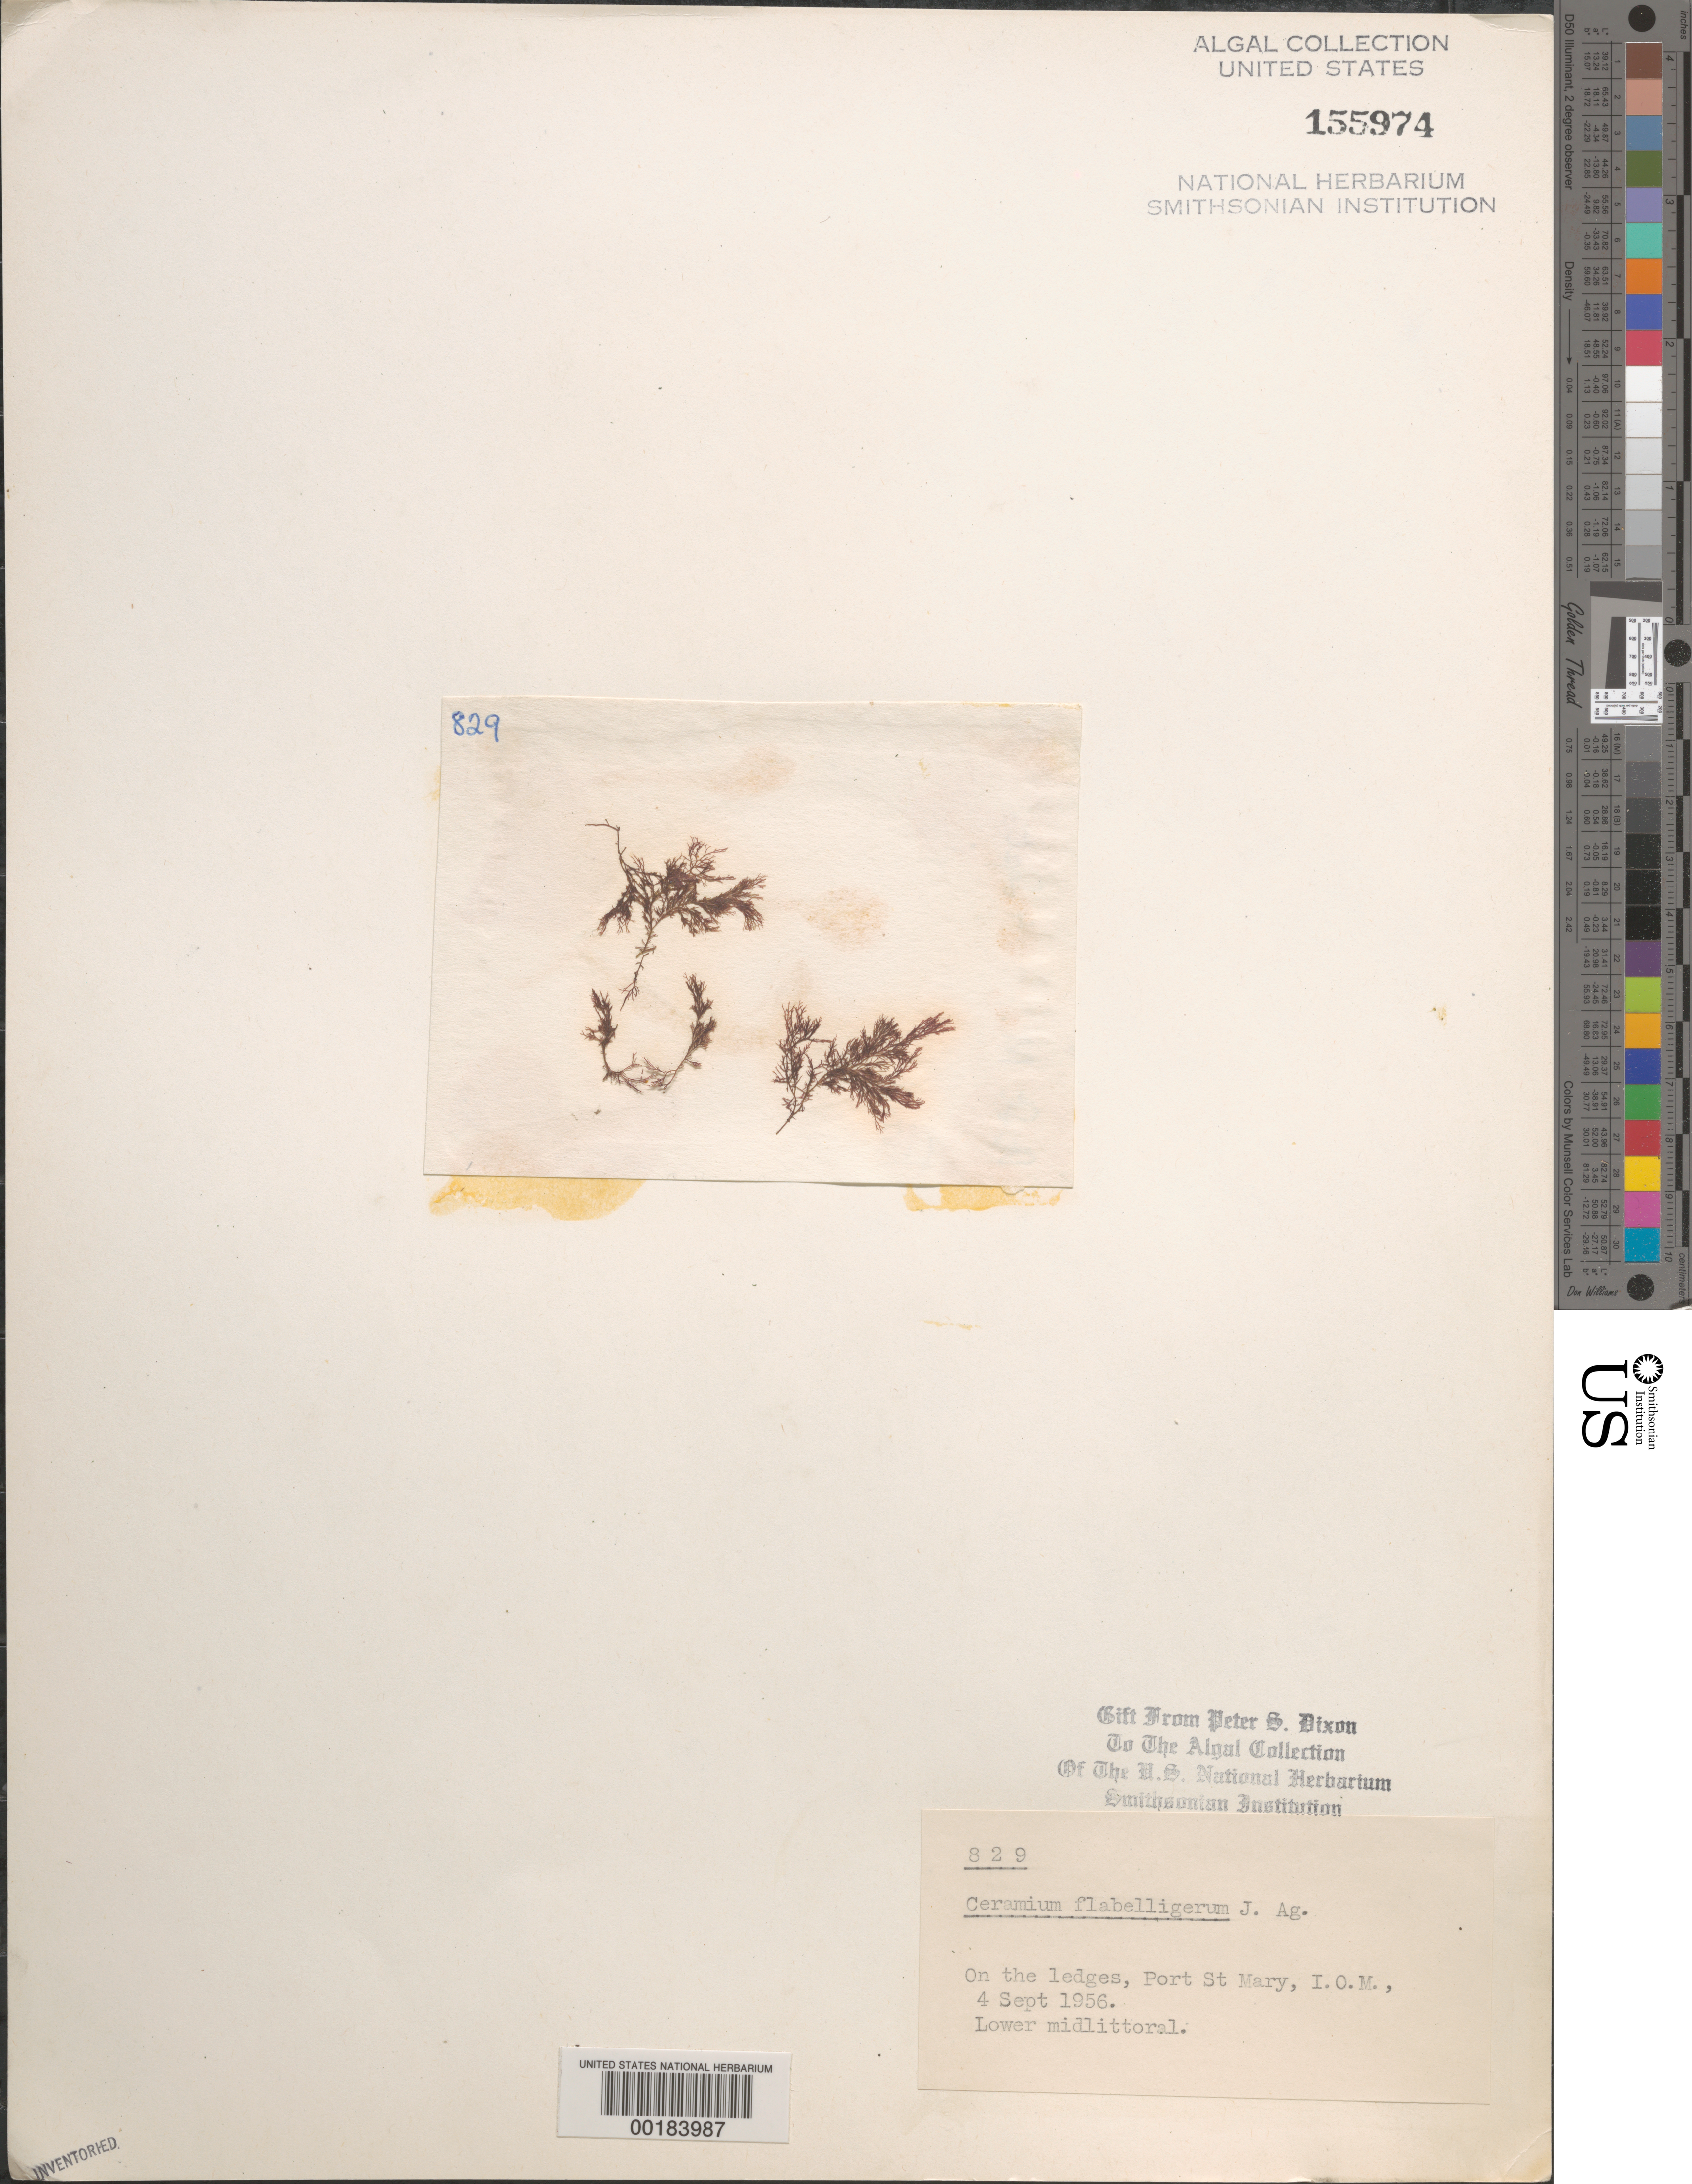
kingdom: Plantae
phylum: Rhodophyta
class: Florideophyceae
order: Ceramiales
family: Ceramiaceae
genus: Ceramium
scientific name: Ceramium gaditanum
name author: (Clemente) Cremades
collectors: P. S. Dixon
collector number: PSD 829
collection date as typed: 04 Sep 1956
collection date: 1956-09-04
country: United Kingdom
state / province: England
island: Isle of Man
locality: Port St. Mary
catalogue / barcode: US 155974